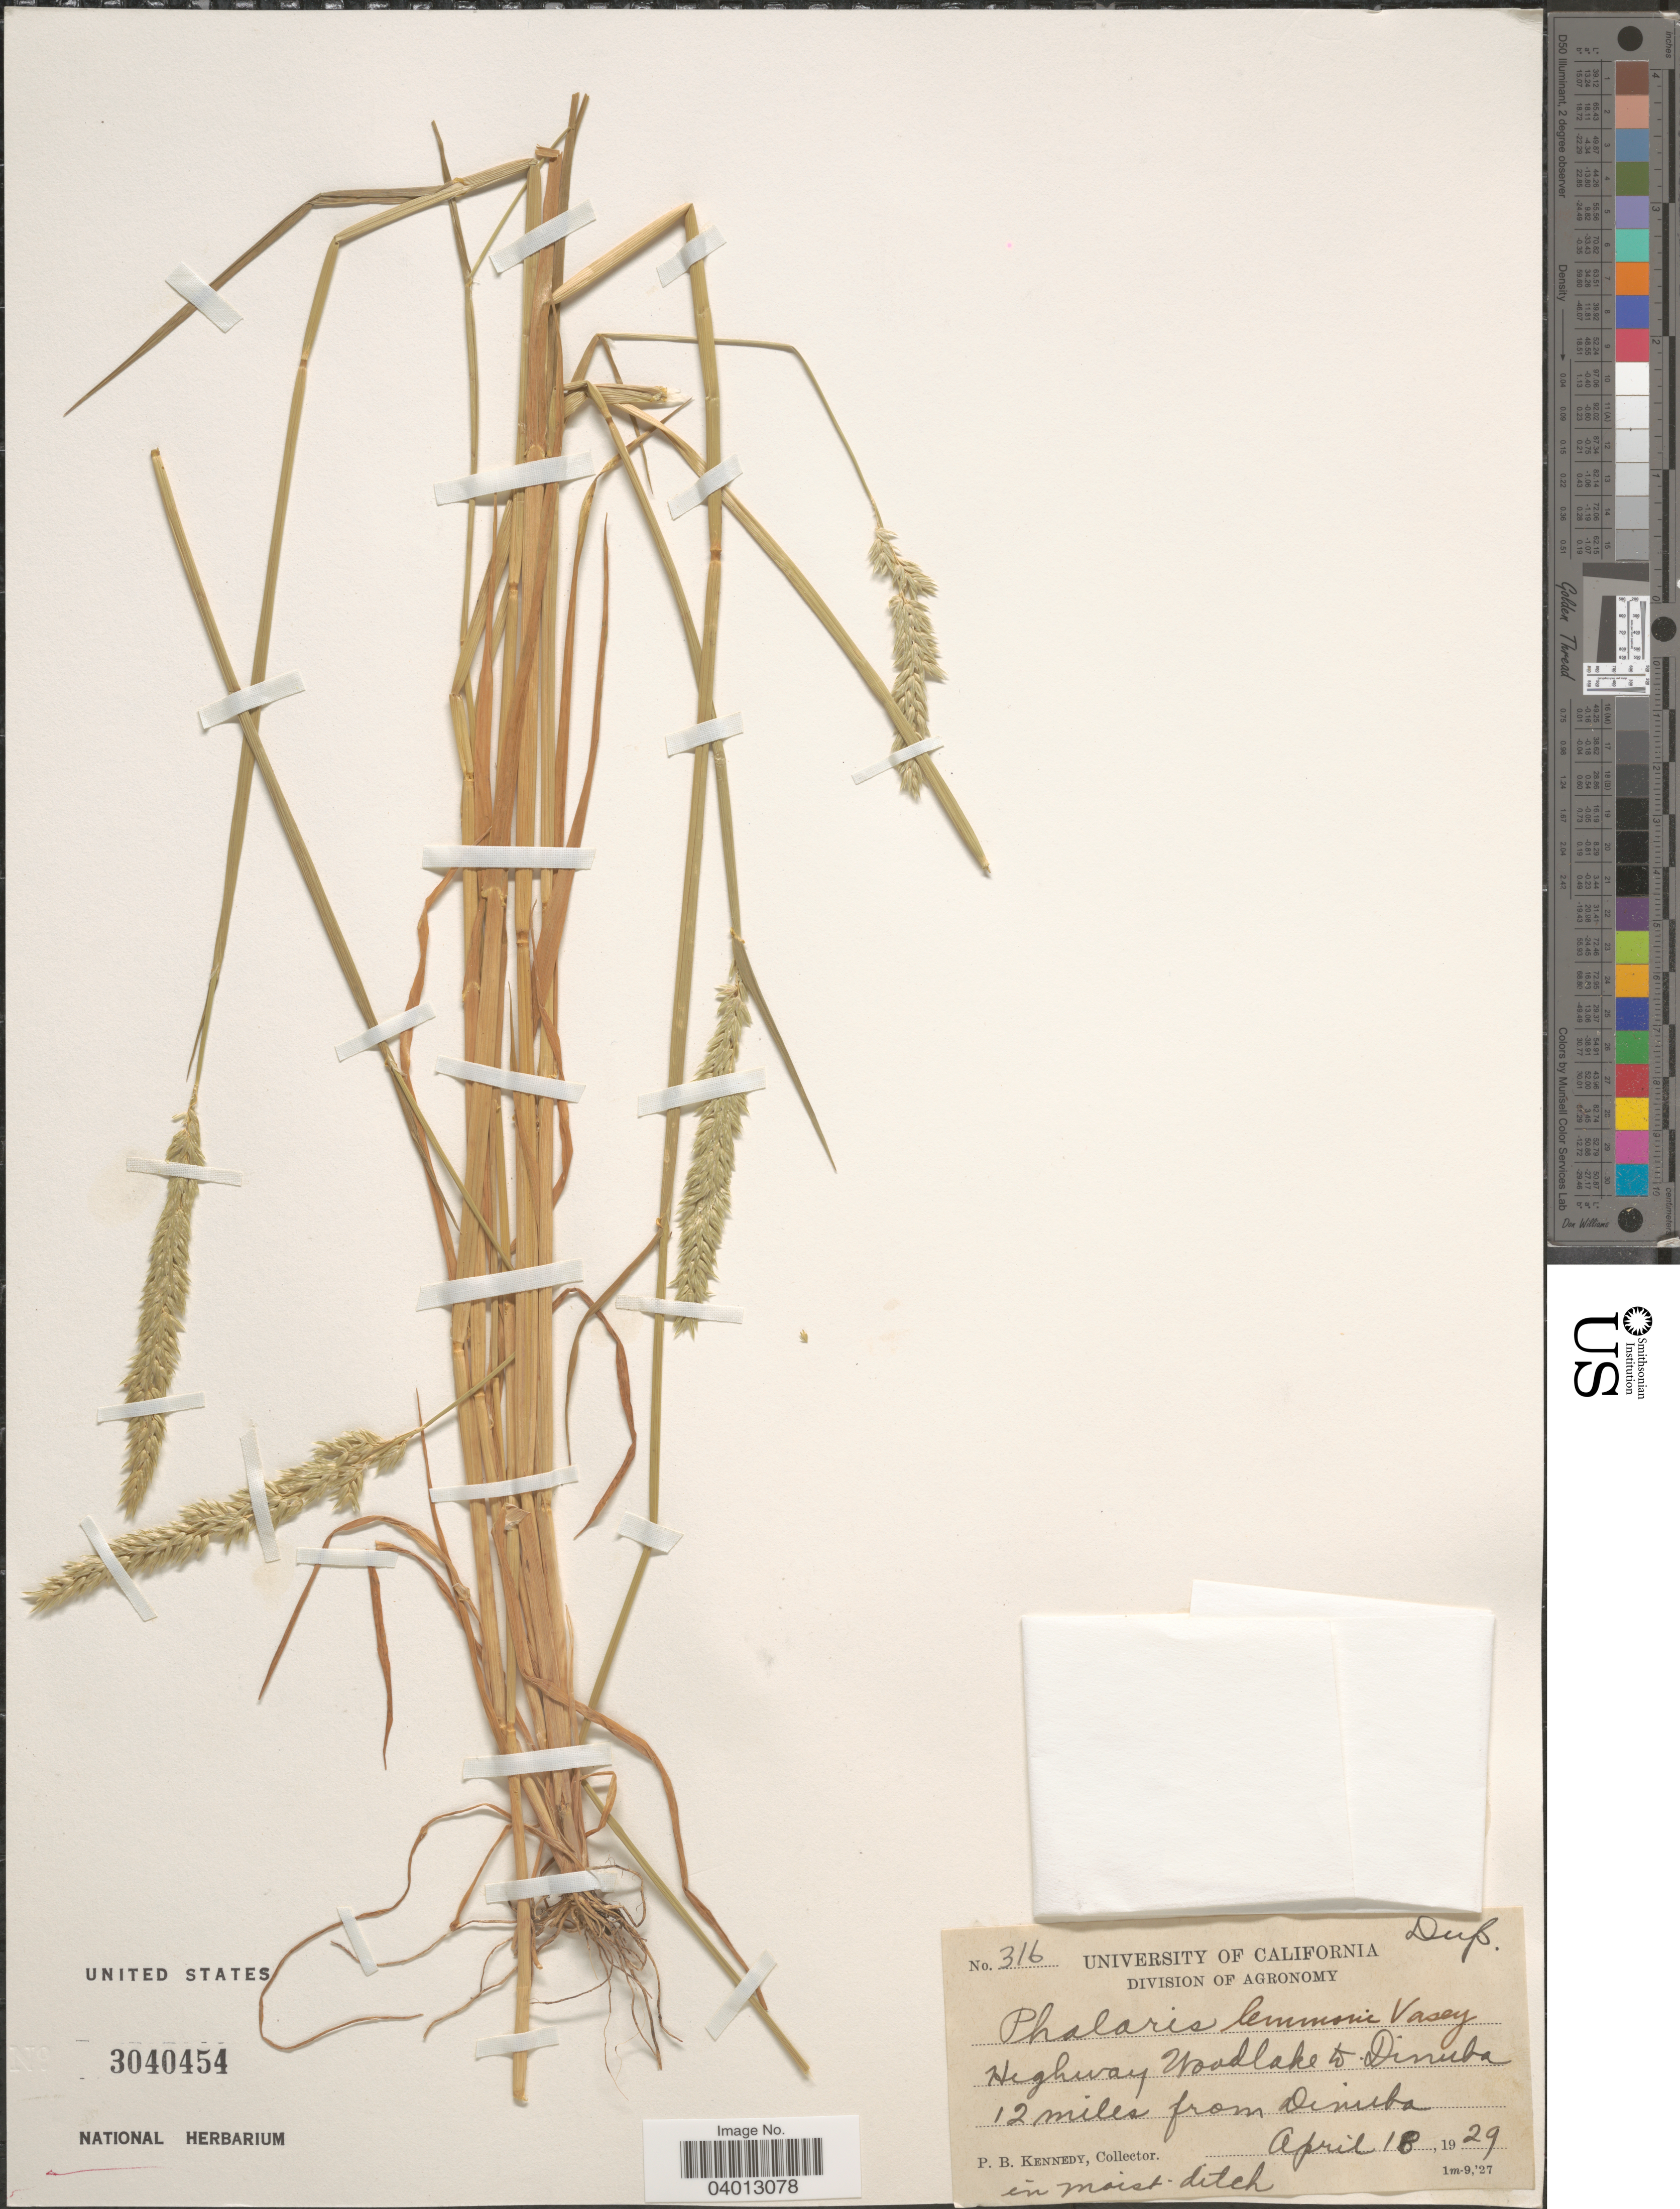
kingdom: Plantae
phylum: Tracheophyta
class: Liliopsida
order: Poales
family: Poaceae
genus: Phalaris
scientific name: Phalaris lemmonii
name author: Vasey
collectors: P. B. Kennedy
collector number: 316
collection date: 1929-04-18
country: United States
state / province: California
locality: Highway Woodlake to Dinuba 12 miles from Dinuba.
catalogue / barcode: US 3040454